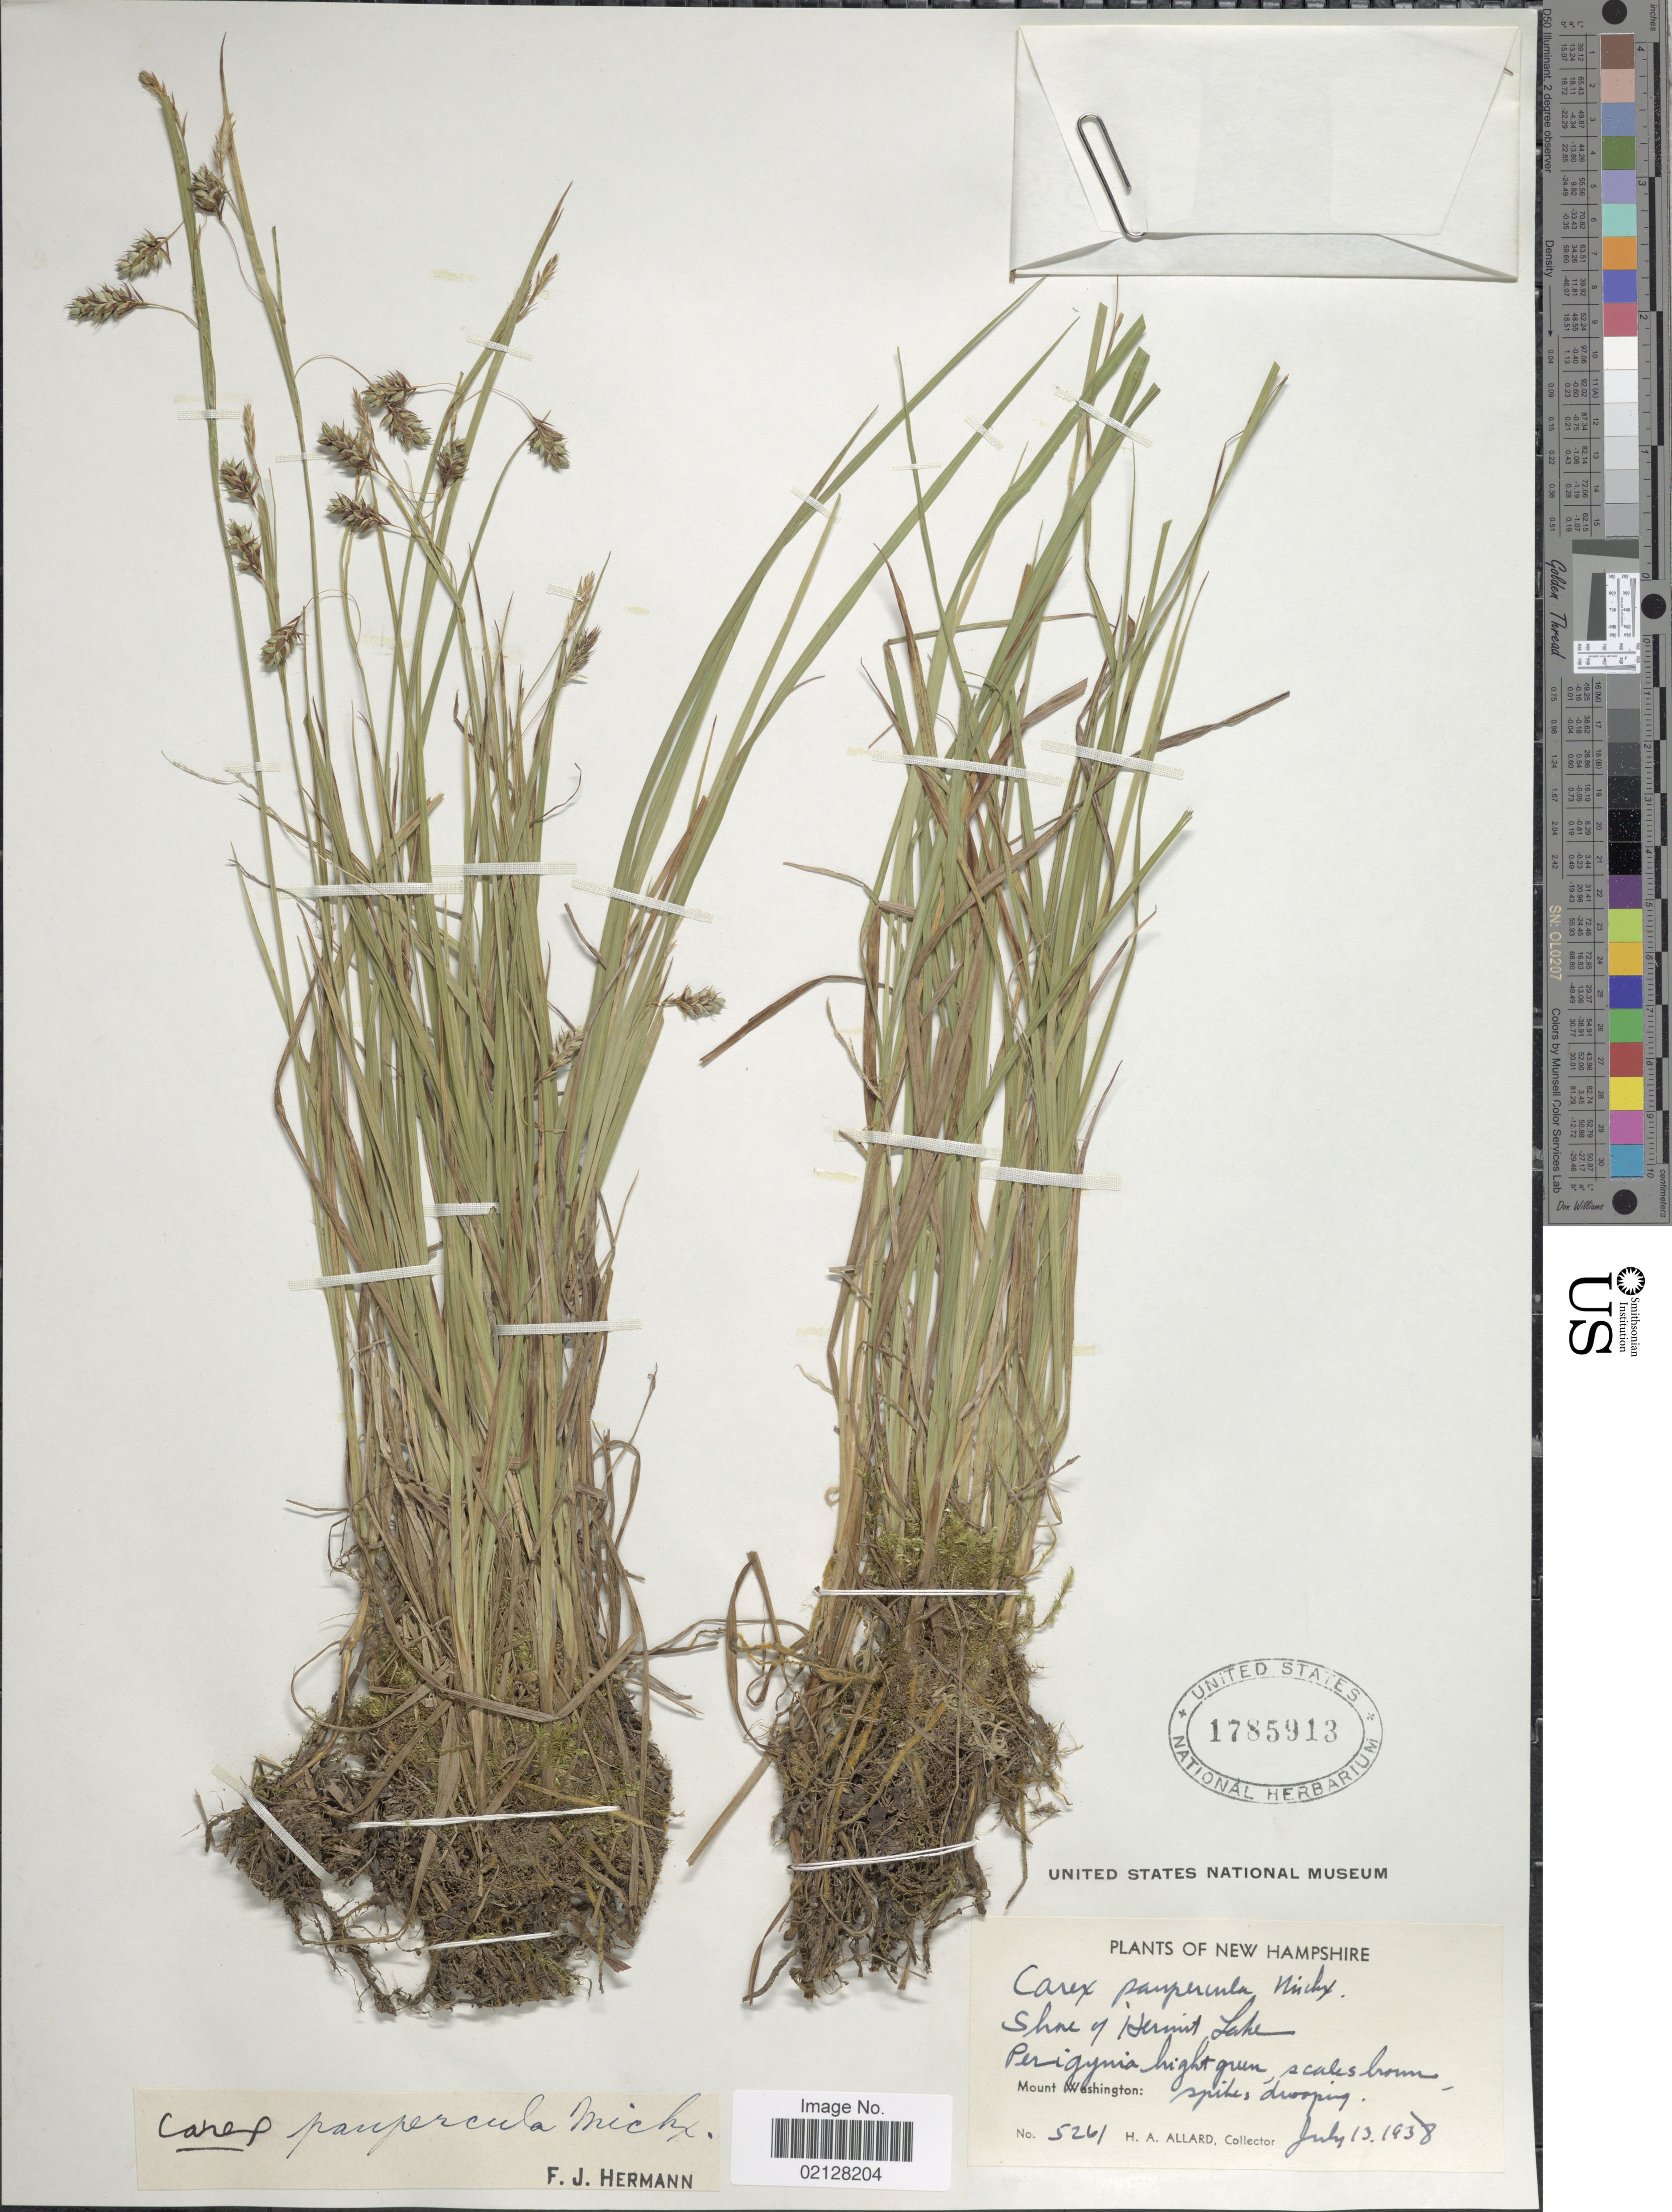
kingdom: Plantae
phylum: Tracheophyta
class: Liliopsida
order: Poales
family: Cyperaceae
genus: Carex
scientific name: Carex magellanica subsp. irrigua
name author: (Wahlenb.) Hiitonen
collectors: H. A. Allard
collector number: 5261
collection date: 1938-07-13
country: United States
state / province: New Hampshire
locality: Shore of Hermit Lake. Mount Washington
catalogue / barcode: US 1785913